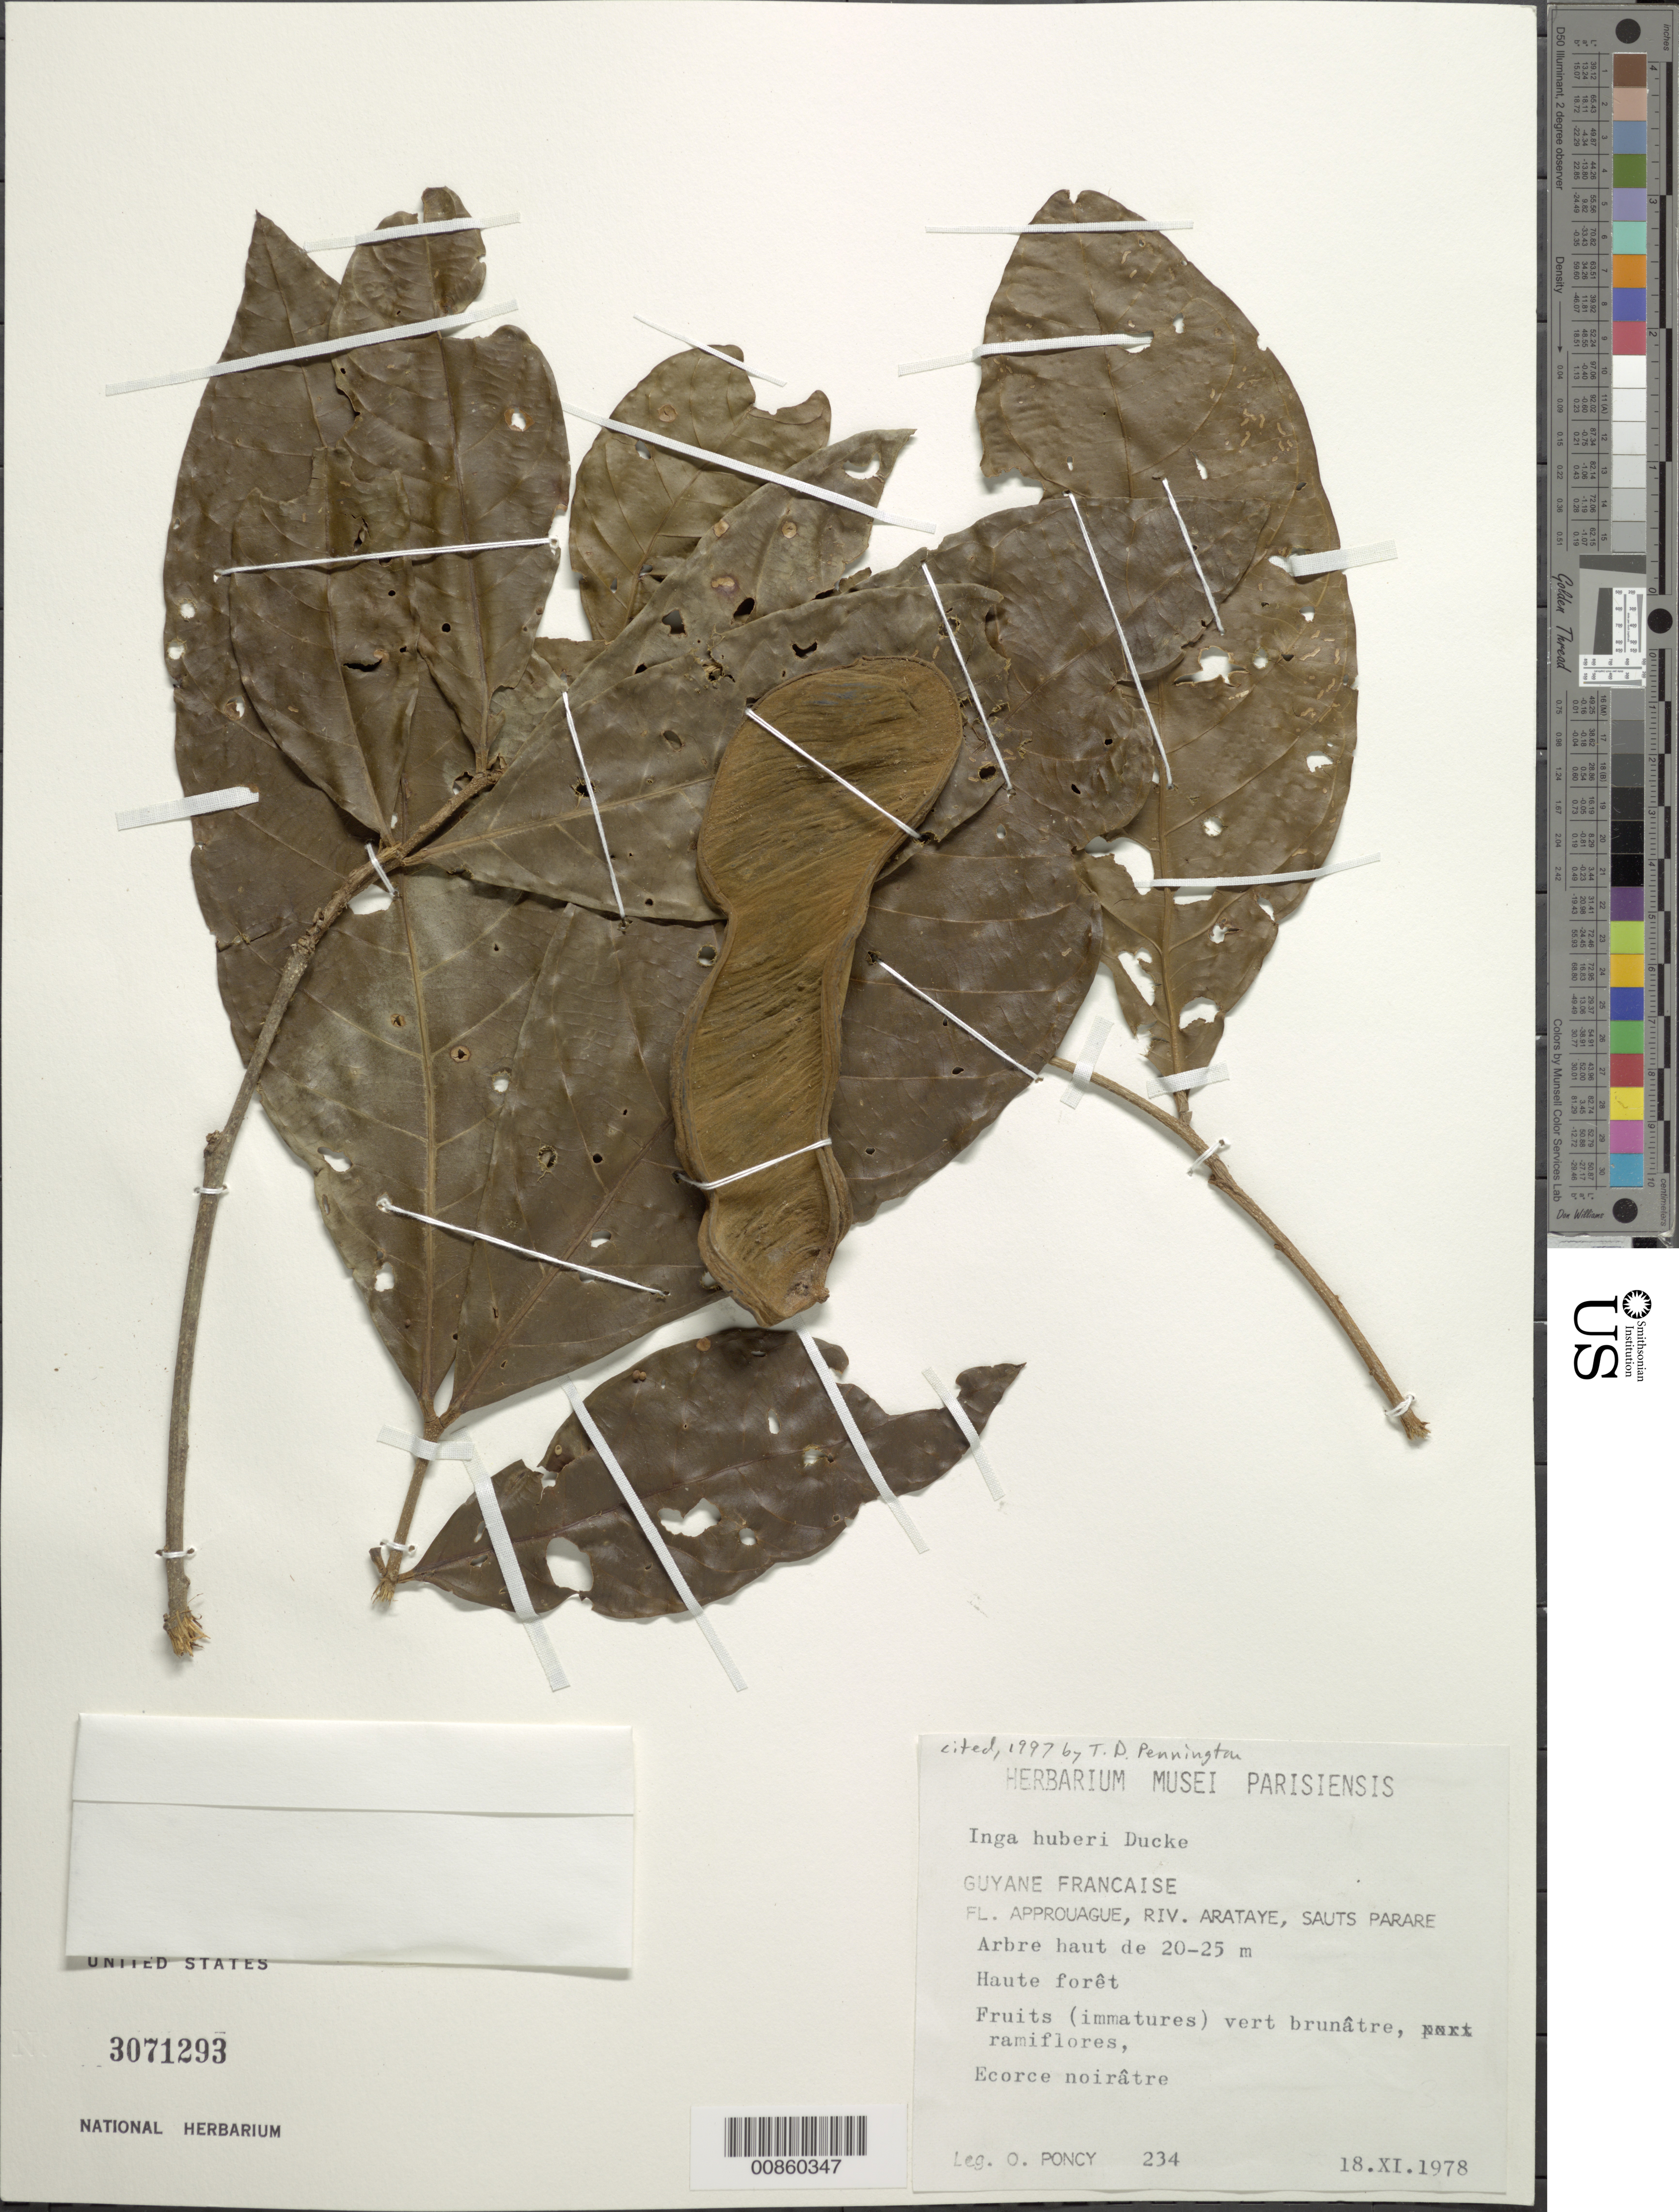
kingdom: Plantae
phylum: Tracheophyta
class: Magnoliopsida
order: Fabales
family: Fabaceae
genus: Inga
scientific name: Inga huberi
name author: Ducke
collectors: O. Poncy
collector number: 234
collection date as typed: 18-Nov-78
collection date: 1978-11-18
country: French Guiana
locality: Saut Pararé, Rivière Arataye, Fleuve Approuague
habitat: Haute forêt.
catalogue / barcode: US 3071293